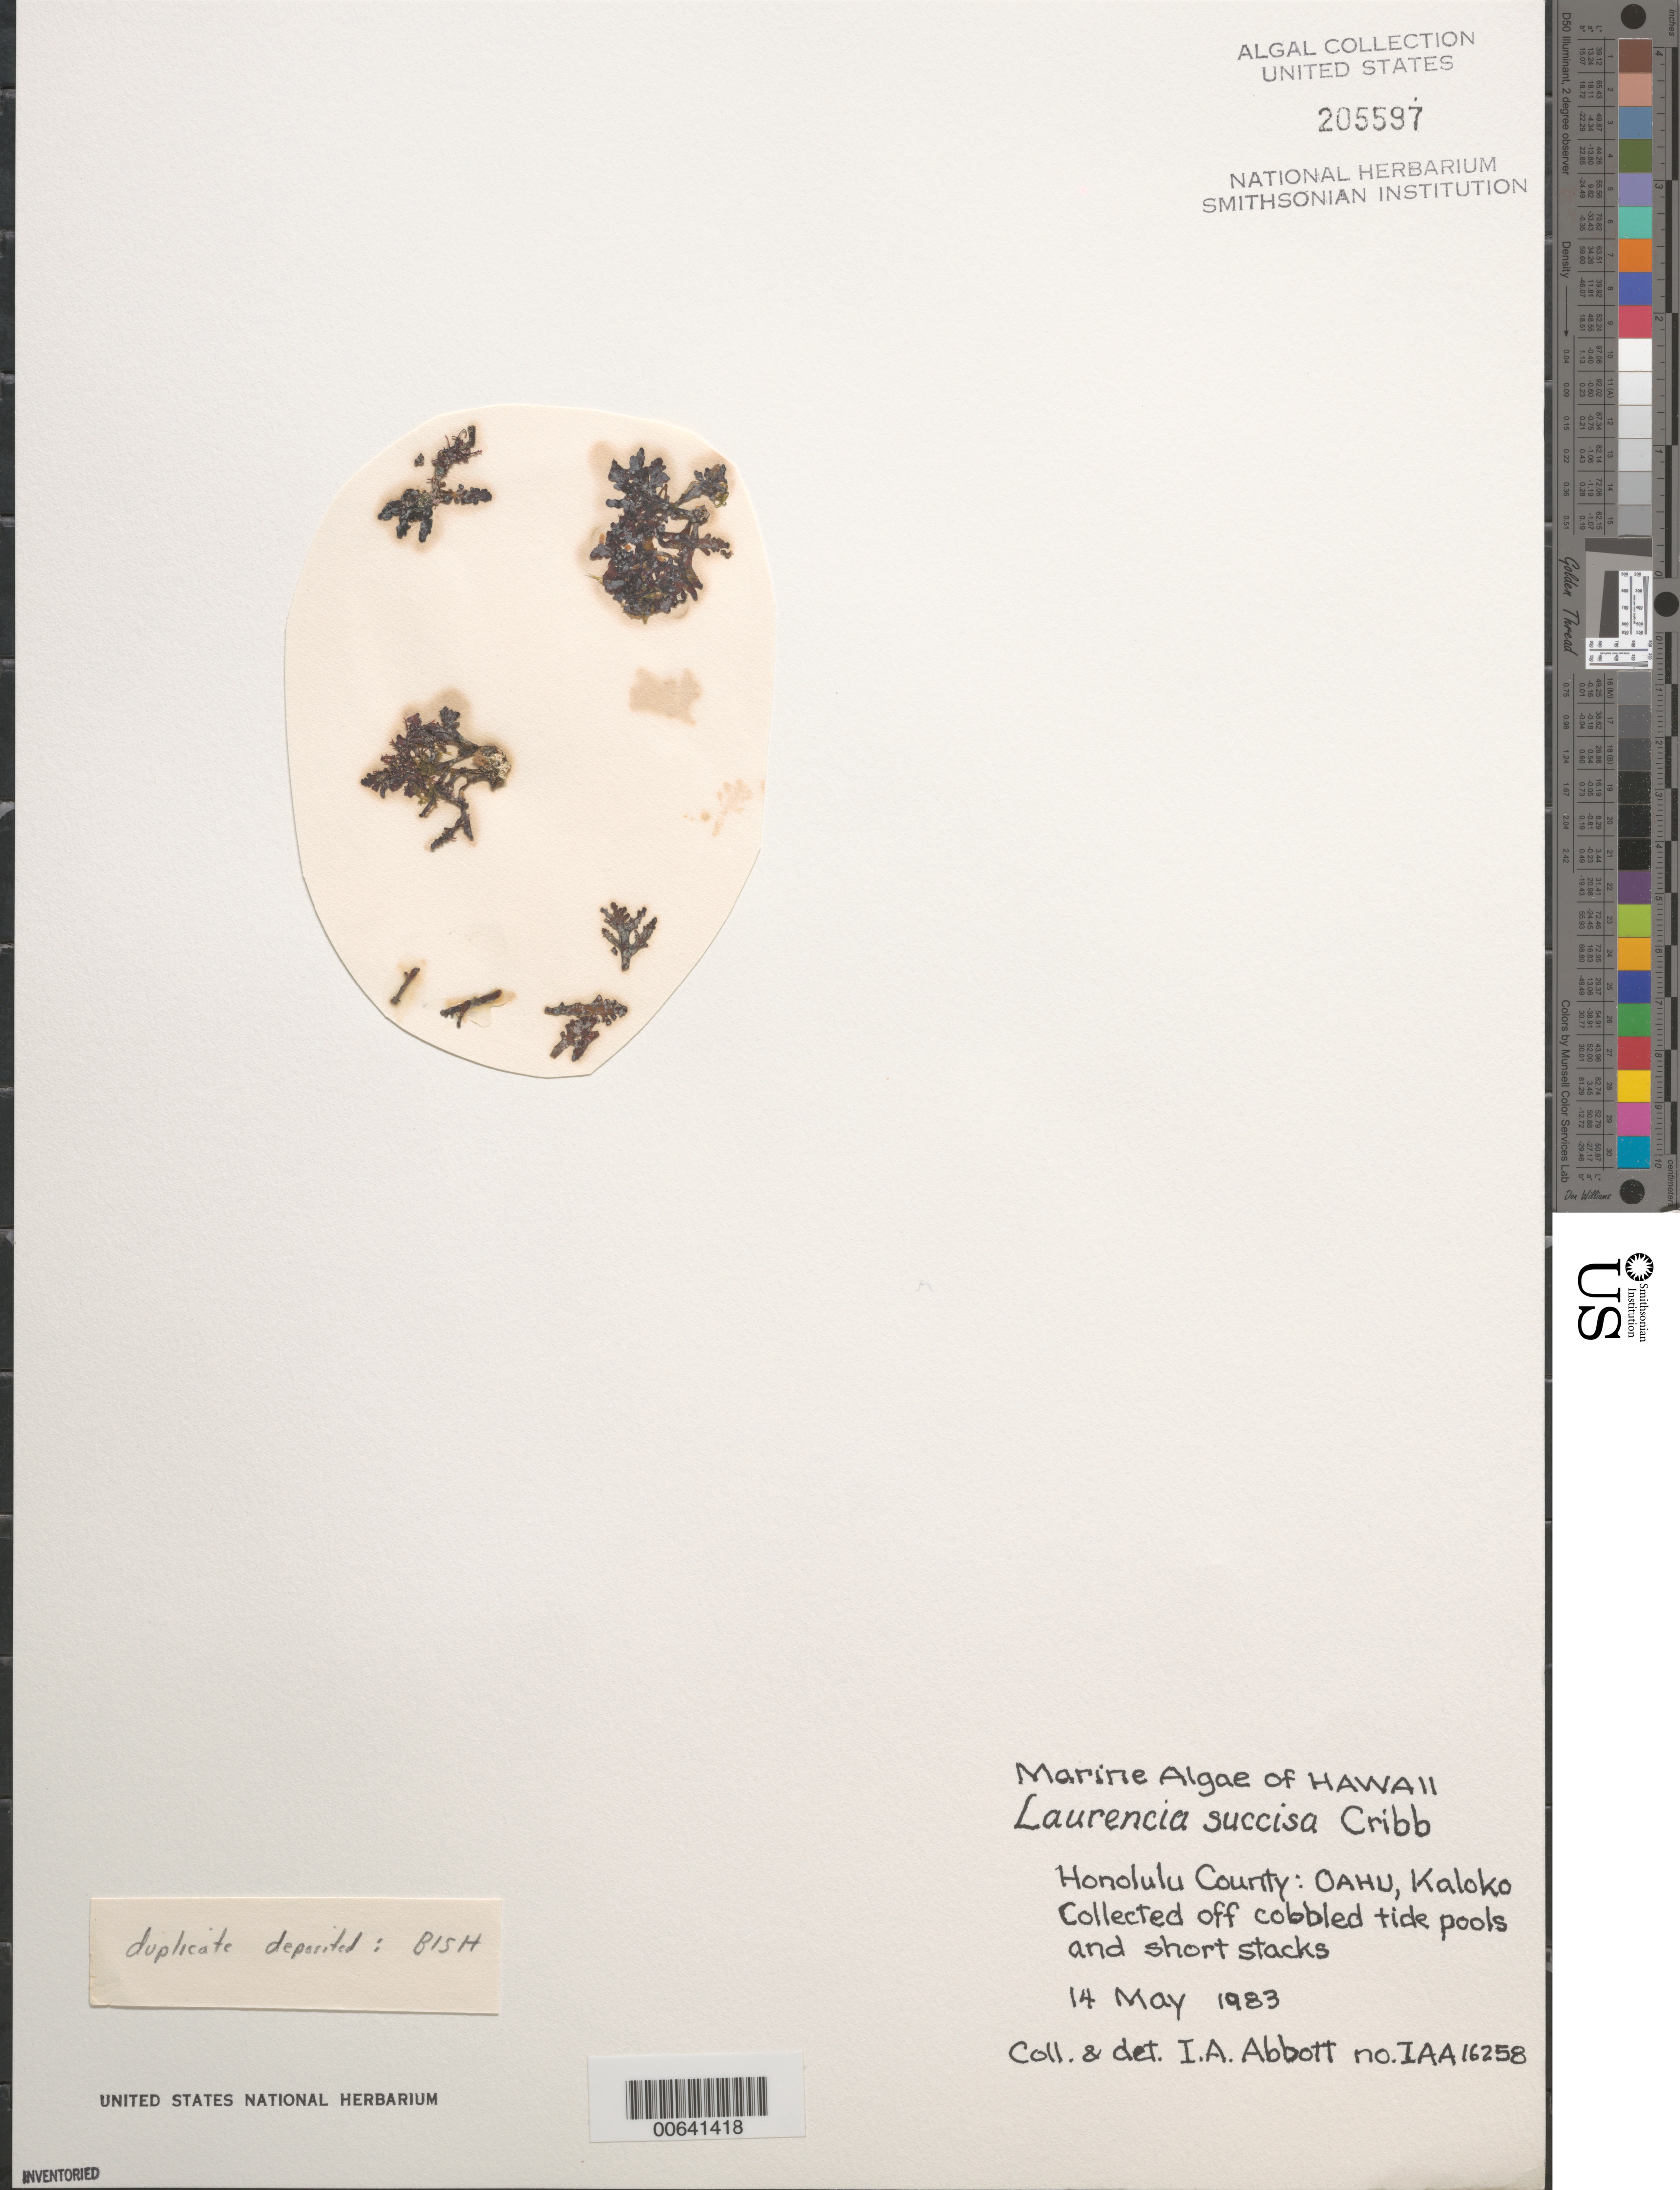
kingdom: Plantae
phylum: Rhodophyta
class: Florideophyceae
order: Ceramiales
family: Rhodomelaceae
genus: Laurencia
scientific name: Laurencia succisa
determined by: Abbott, Isabella A.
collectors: I. A. Abbott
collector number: IAA 16258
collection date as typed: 14 May 1983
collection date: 1983-05-14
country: United States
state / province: Hawaii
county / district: Honolulu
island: Oahu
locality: Kaloko (inlet south of Makapuu Point)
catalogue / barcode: US 205597